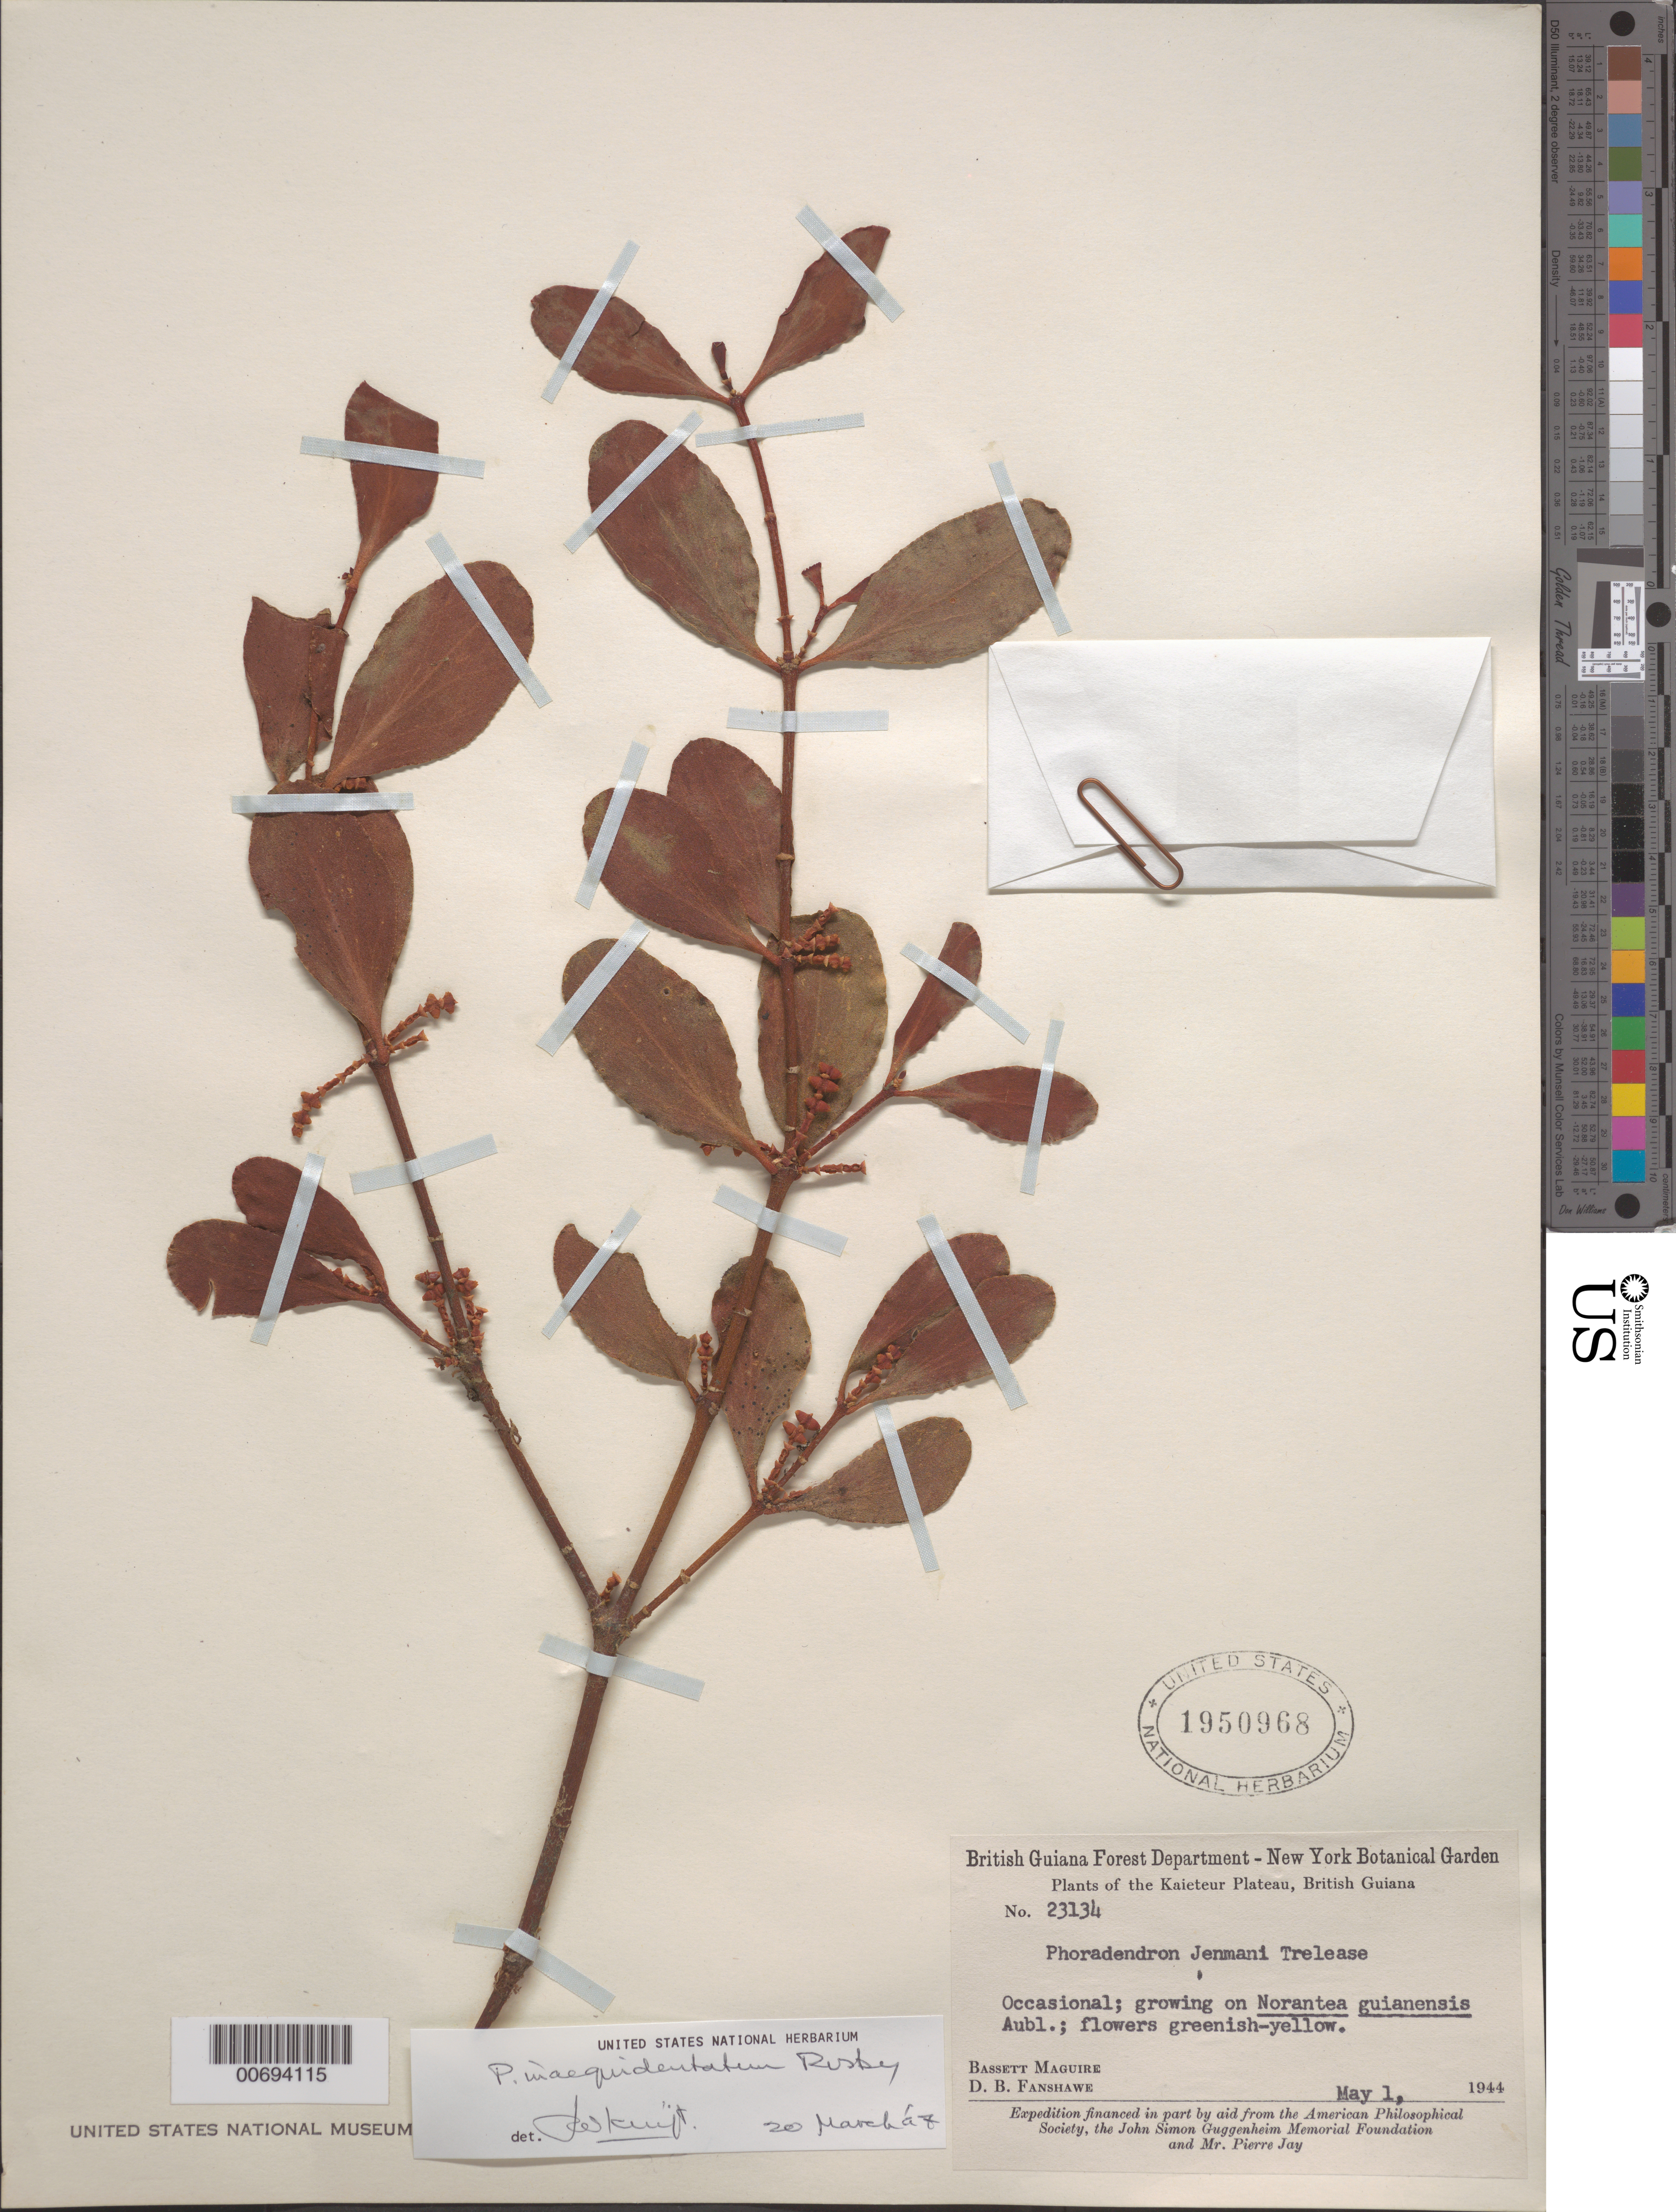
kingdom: Plantae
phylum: Tracheophyta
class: Magnoliopsida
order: Santalales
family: Viscaceae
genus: Phoradendron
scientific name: Phoradendron inaequidentatum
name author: Rusby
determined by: Kuijt, Job, (CANADA)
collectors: B. Maguire & D. B. Fanshawe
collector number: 23134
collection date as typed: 1-May-44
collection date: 1944-05-01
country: Guyana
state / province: Potaro-Siparuni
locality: Kaieteur Plateau, Kaieteur Savannas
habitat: Growing on Norantea guianensis Aubl.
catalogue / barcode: US 1950968